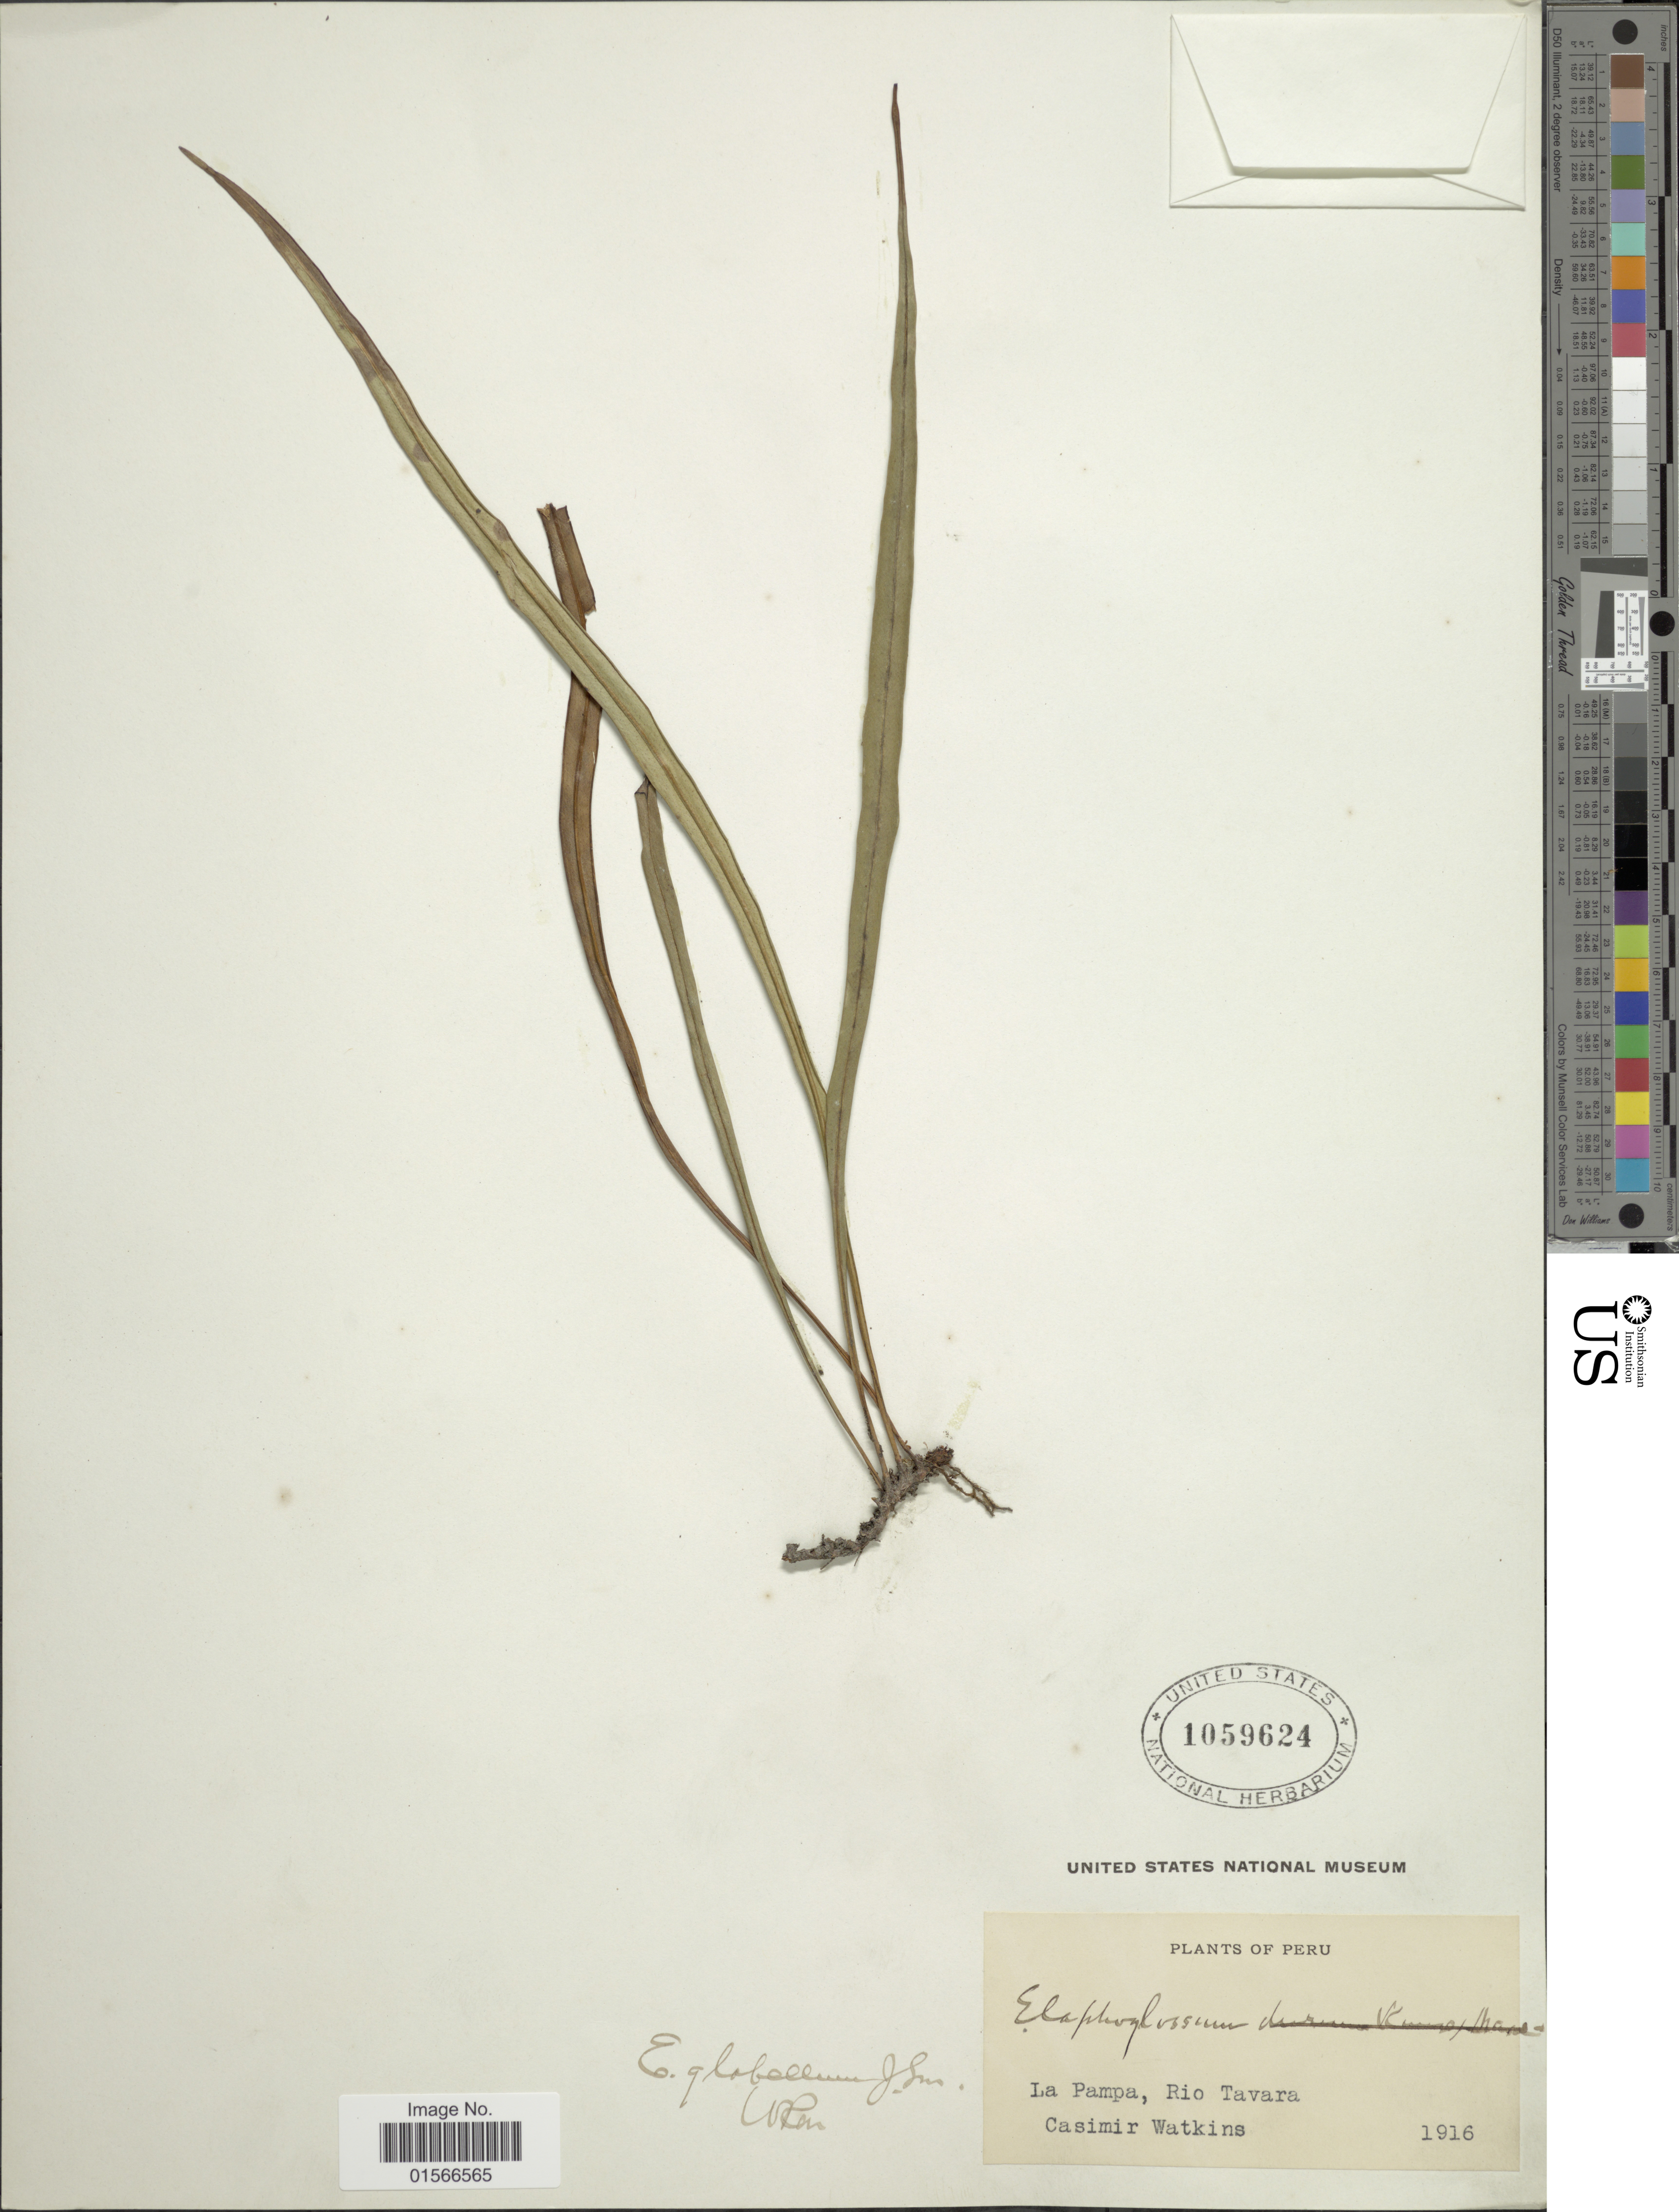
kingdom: Plantae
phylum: Tracheophyta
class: Polypodiopsida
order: Polypodiales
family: Dryopteridaceae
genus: Elaphoglossum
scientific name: Elaphoglossum glabellum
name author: J. Sm.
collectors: C. Watkins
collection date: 1916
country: Peru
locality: La Pampa, Rio Tavara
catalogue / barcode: US 1059624